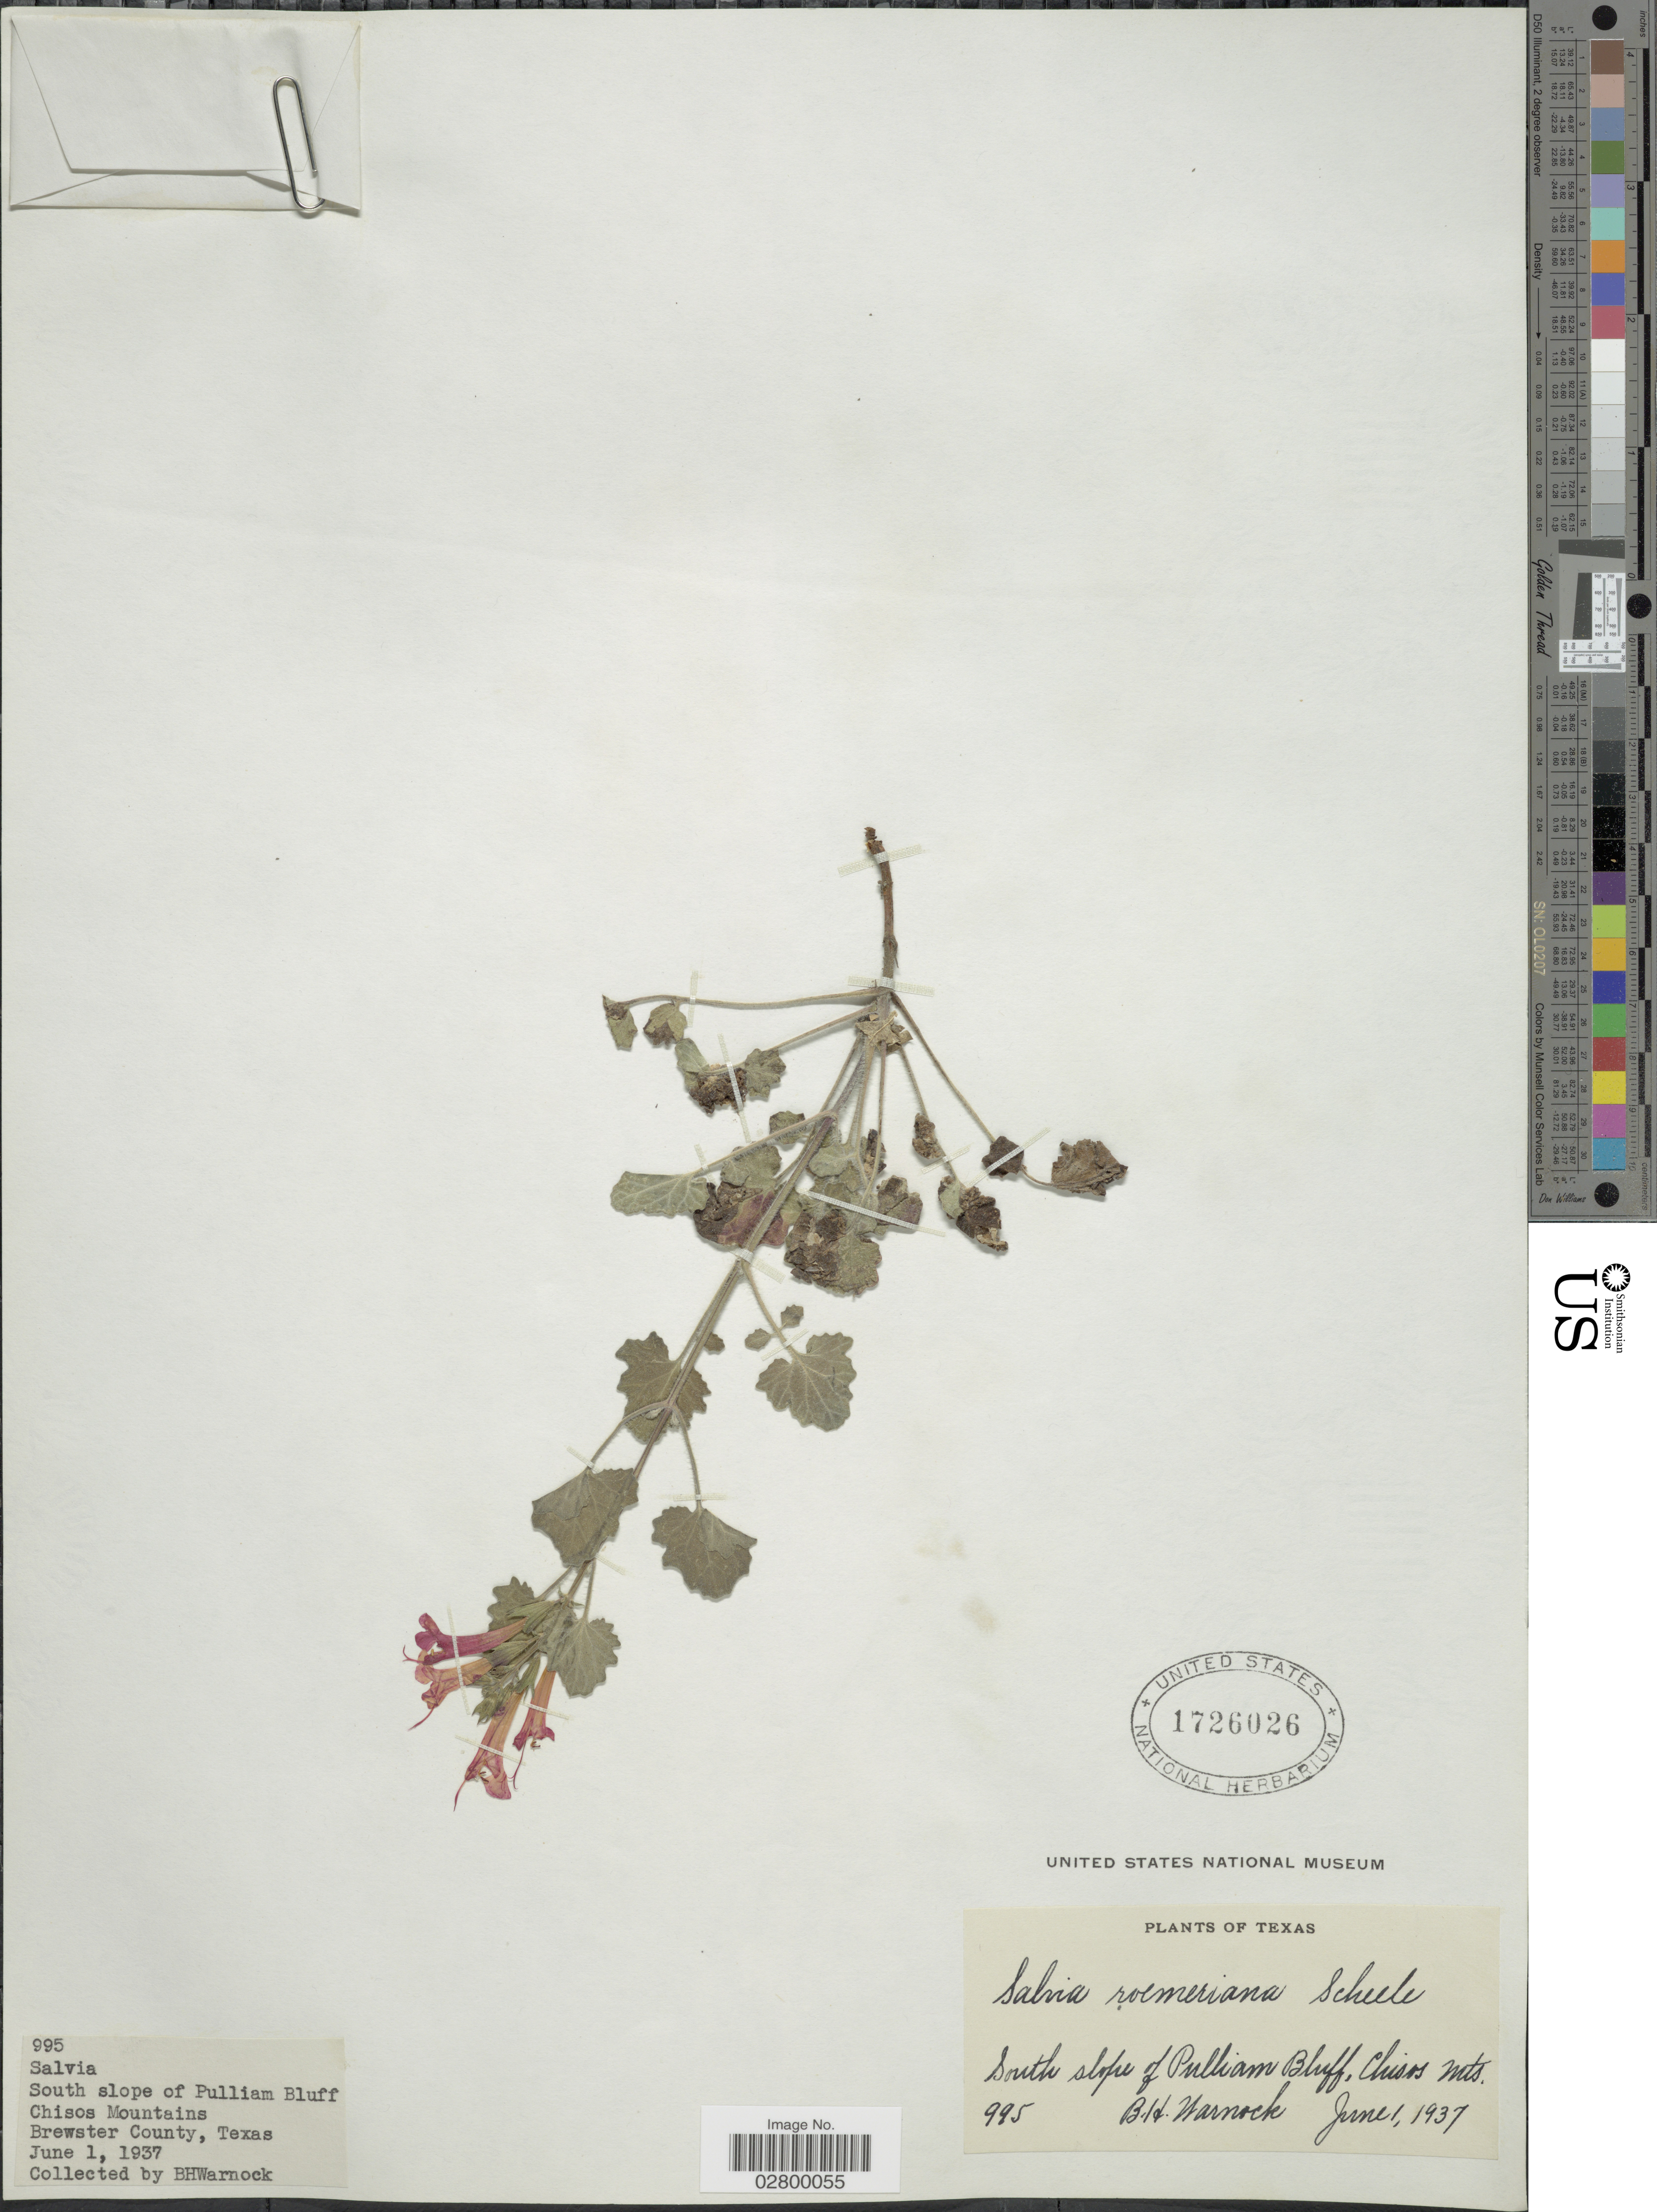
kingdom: Plantae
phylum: Tracheophyta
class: Magnoliopsida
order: Lamiales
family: Lamiaceae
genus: Salvia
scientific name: Salvia roemeriana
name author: Scheele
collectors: B. H. Warnock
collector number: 995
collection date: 1937-06-01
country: United States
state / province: Texas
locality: South slope of Pulliam Bluff. Chisos Mountains. Brewster County.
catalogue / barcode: US 1726026